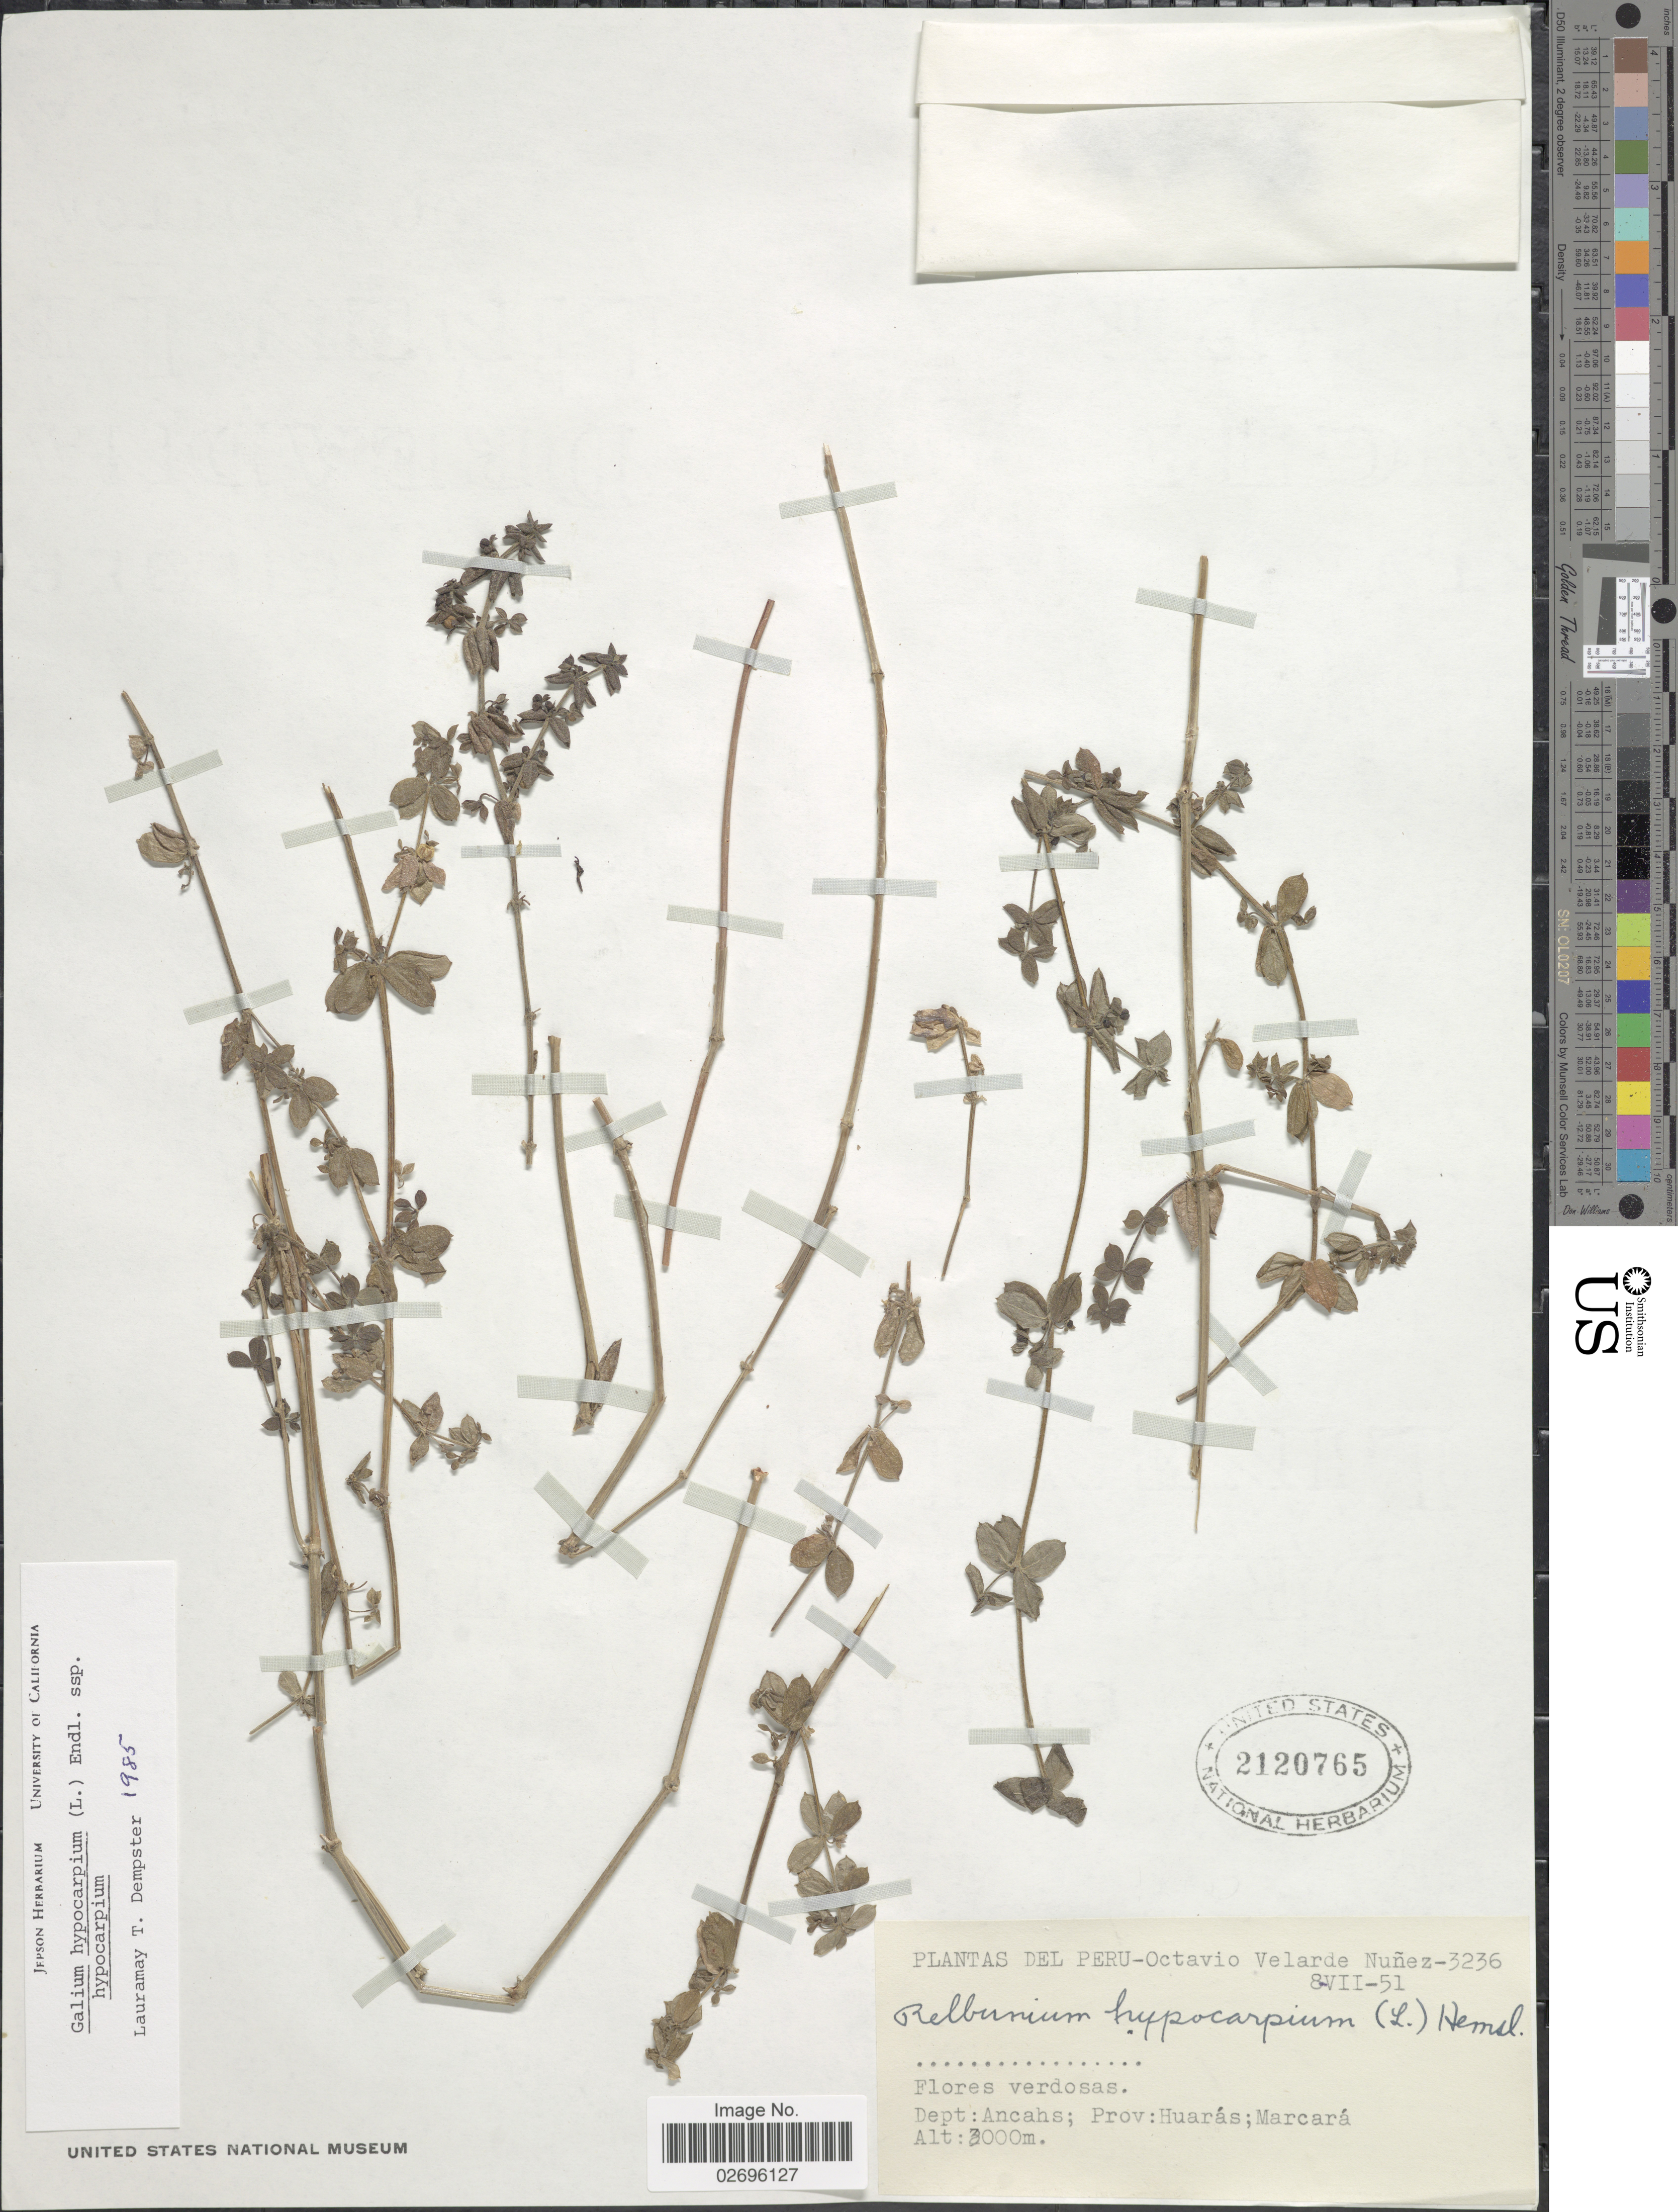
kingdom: Plantae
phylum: Tracheophyta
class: Magnoliopsida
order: Gentianales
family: Rubiaceae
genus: Galium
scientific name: Galium hypocarpium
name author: (L.) Endl. ex Griseb.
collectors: O. Velarde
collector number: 3236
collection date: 1951-07-08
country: Peru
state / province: Ancash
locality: Dept: Ancahs; Prov: Huarás; Marcará.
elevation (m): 3000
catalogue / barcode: US 2120765